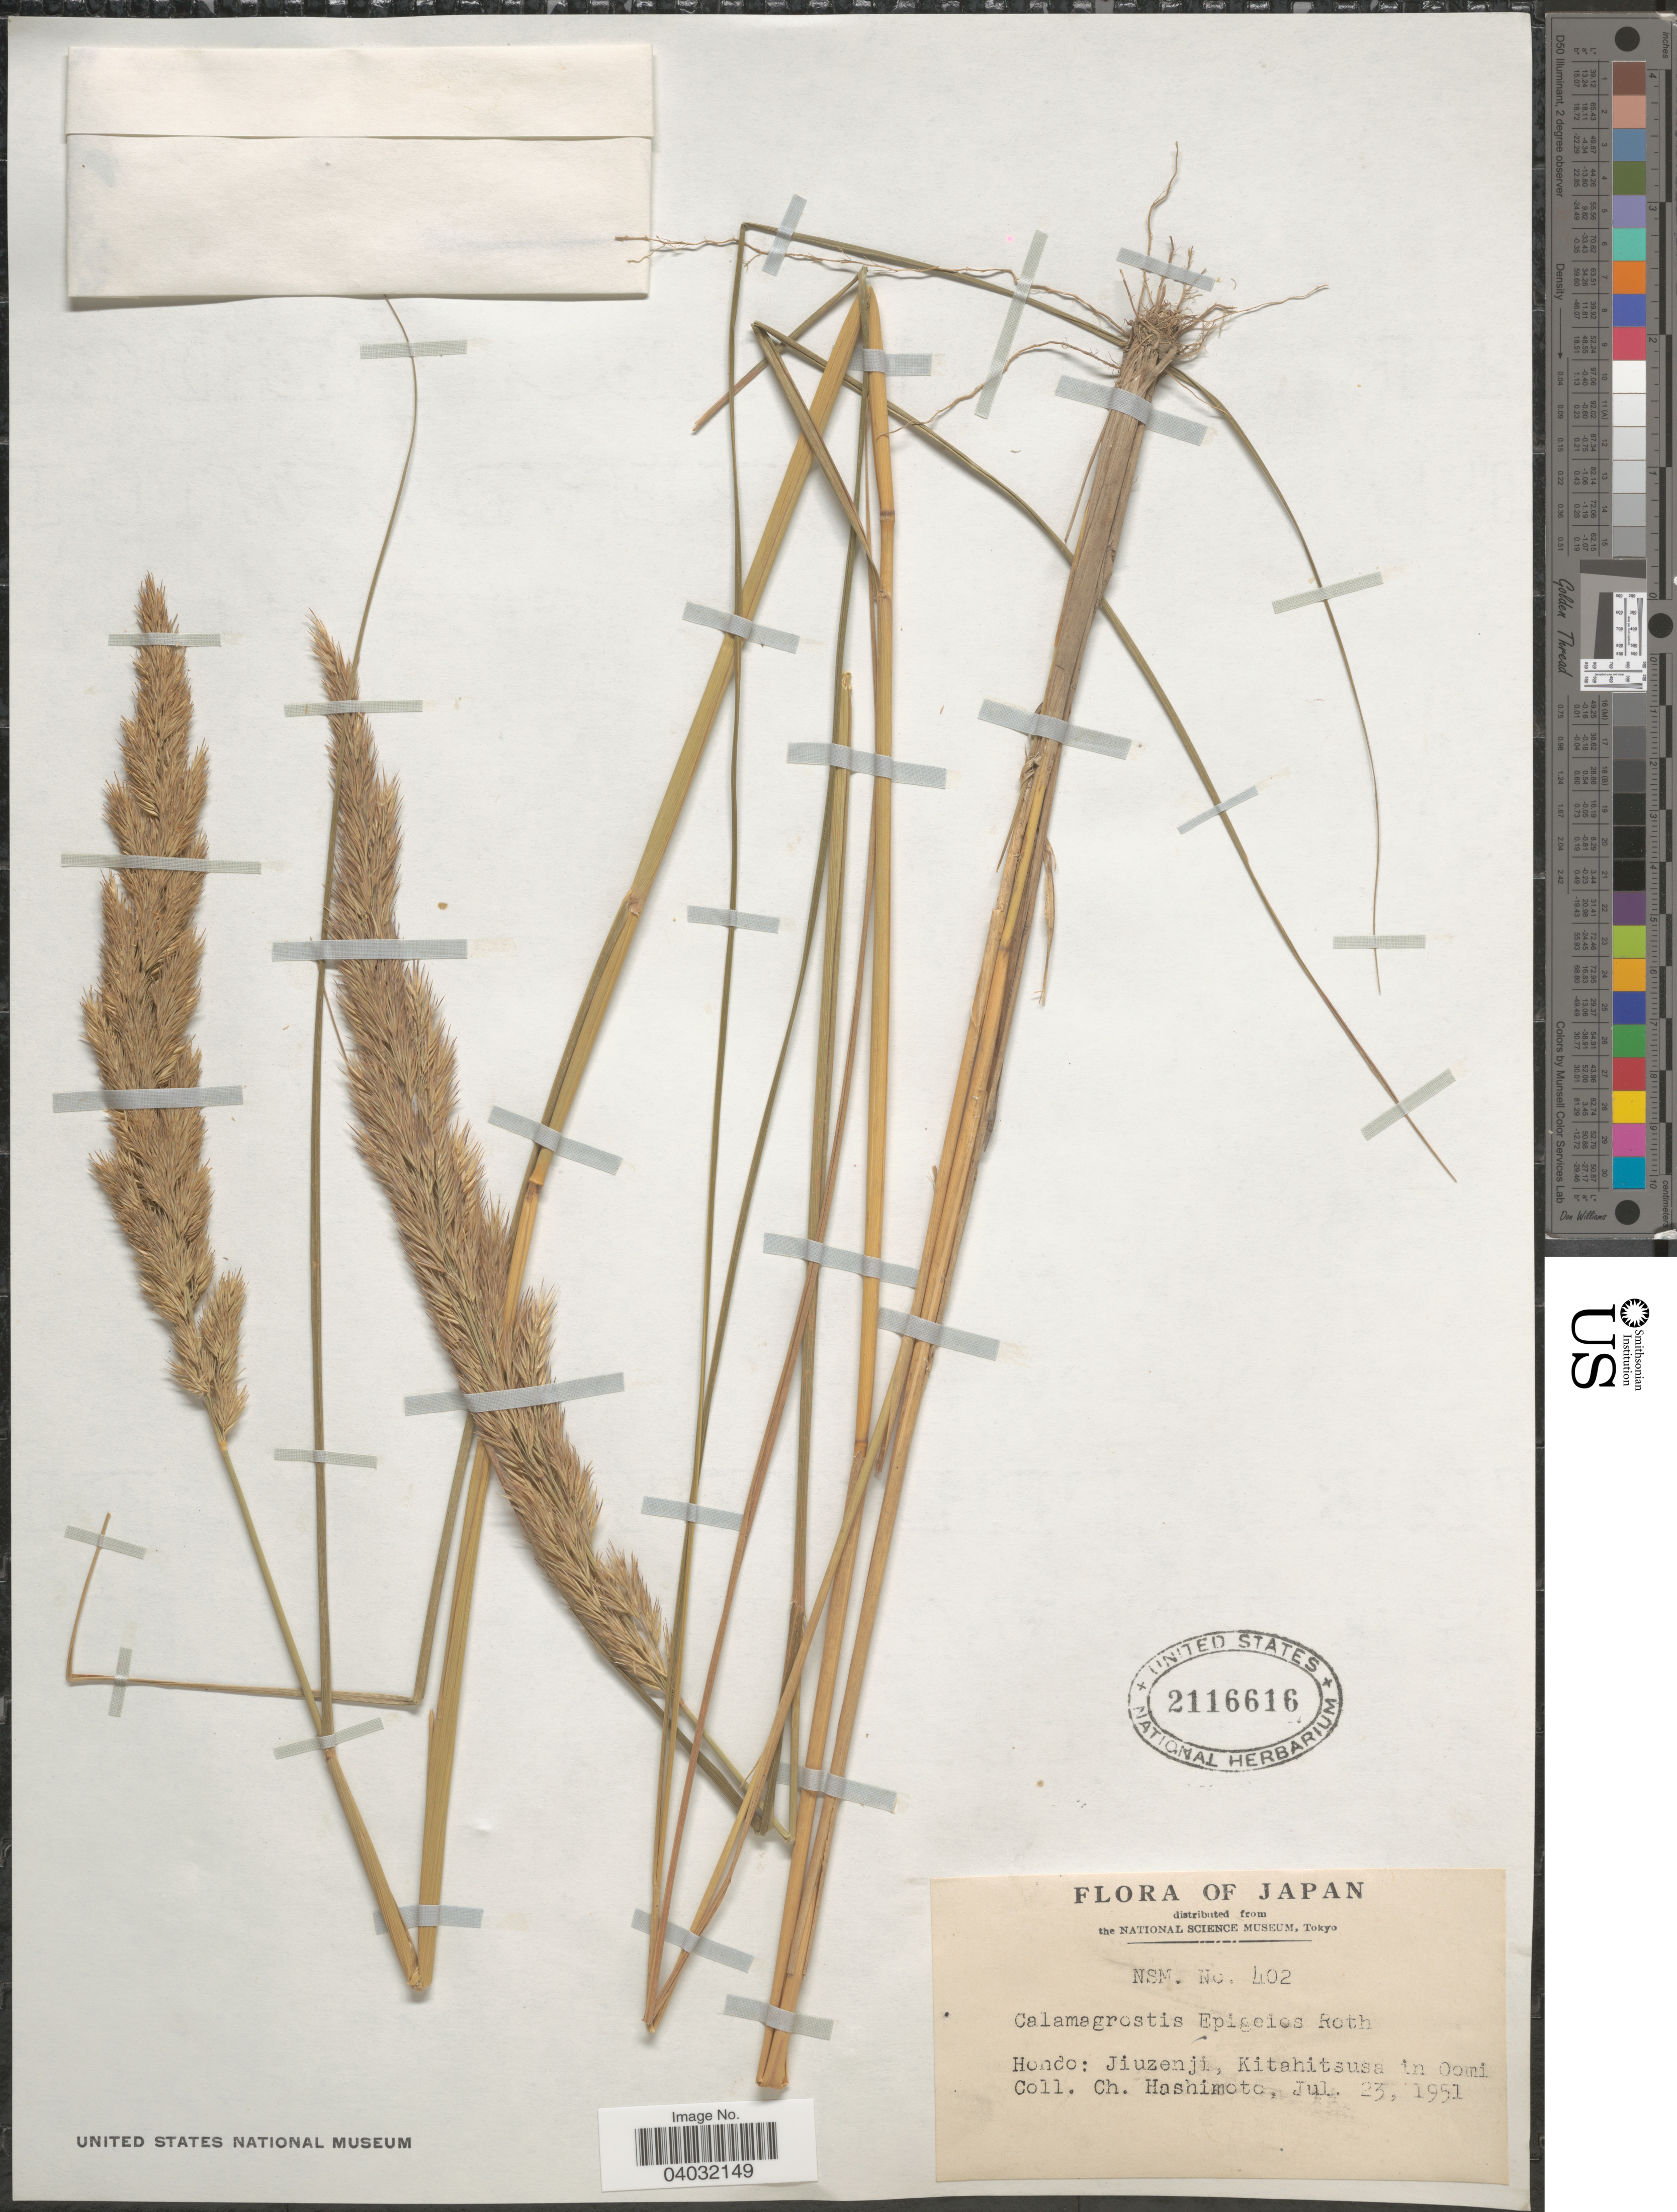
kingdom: Plantae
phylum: Tracheophyta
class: Liliopsida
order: Poales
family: Poaceae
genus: Calamagrostis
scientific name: Calamagrostis epigeios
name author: (L.) Roth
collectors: C. Hashimoto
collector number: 402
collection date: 1951-07-23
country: Japan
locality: Hondo: Jiuzenji, Kitahitsusa in Oomi.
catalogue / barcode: US 2116616